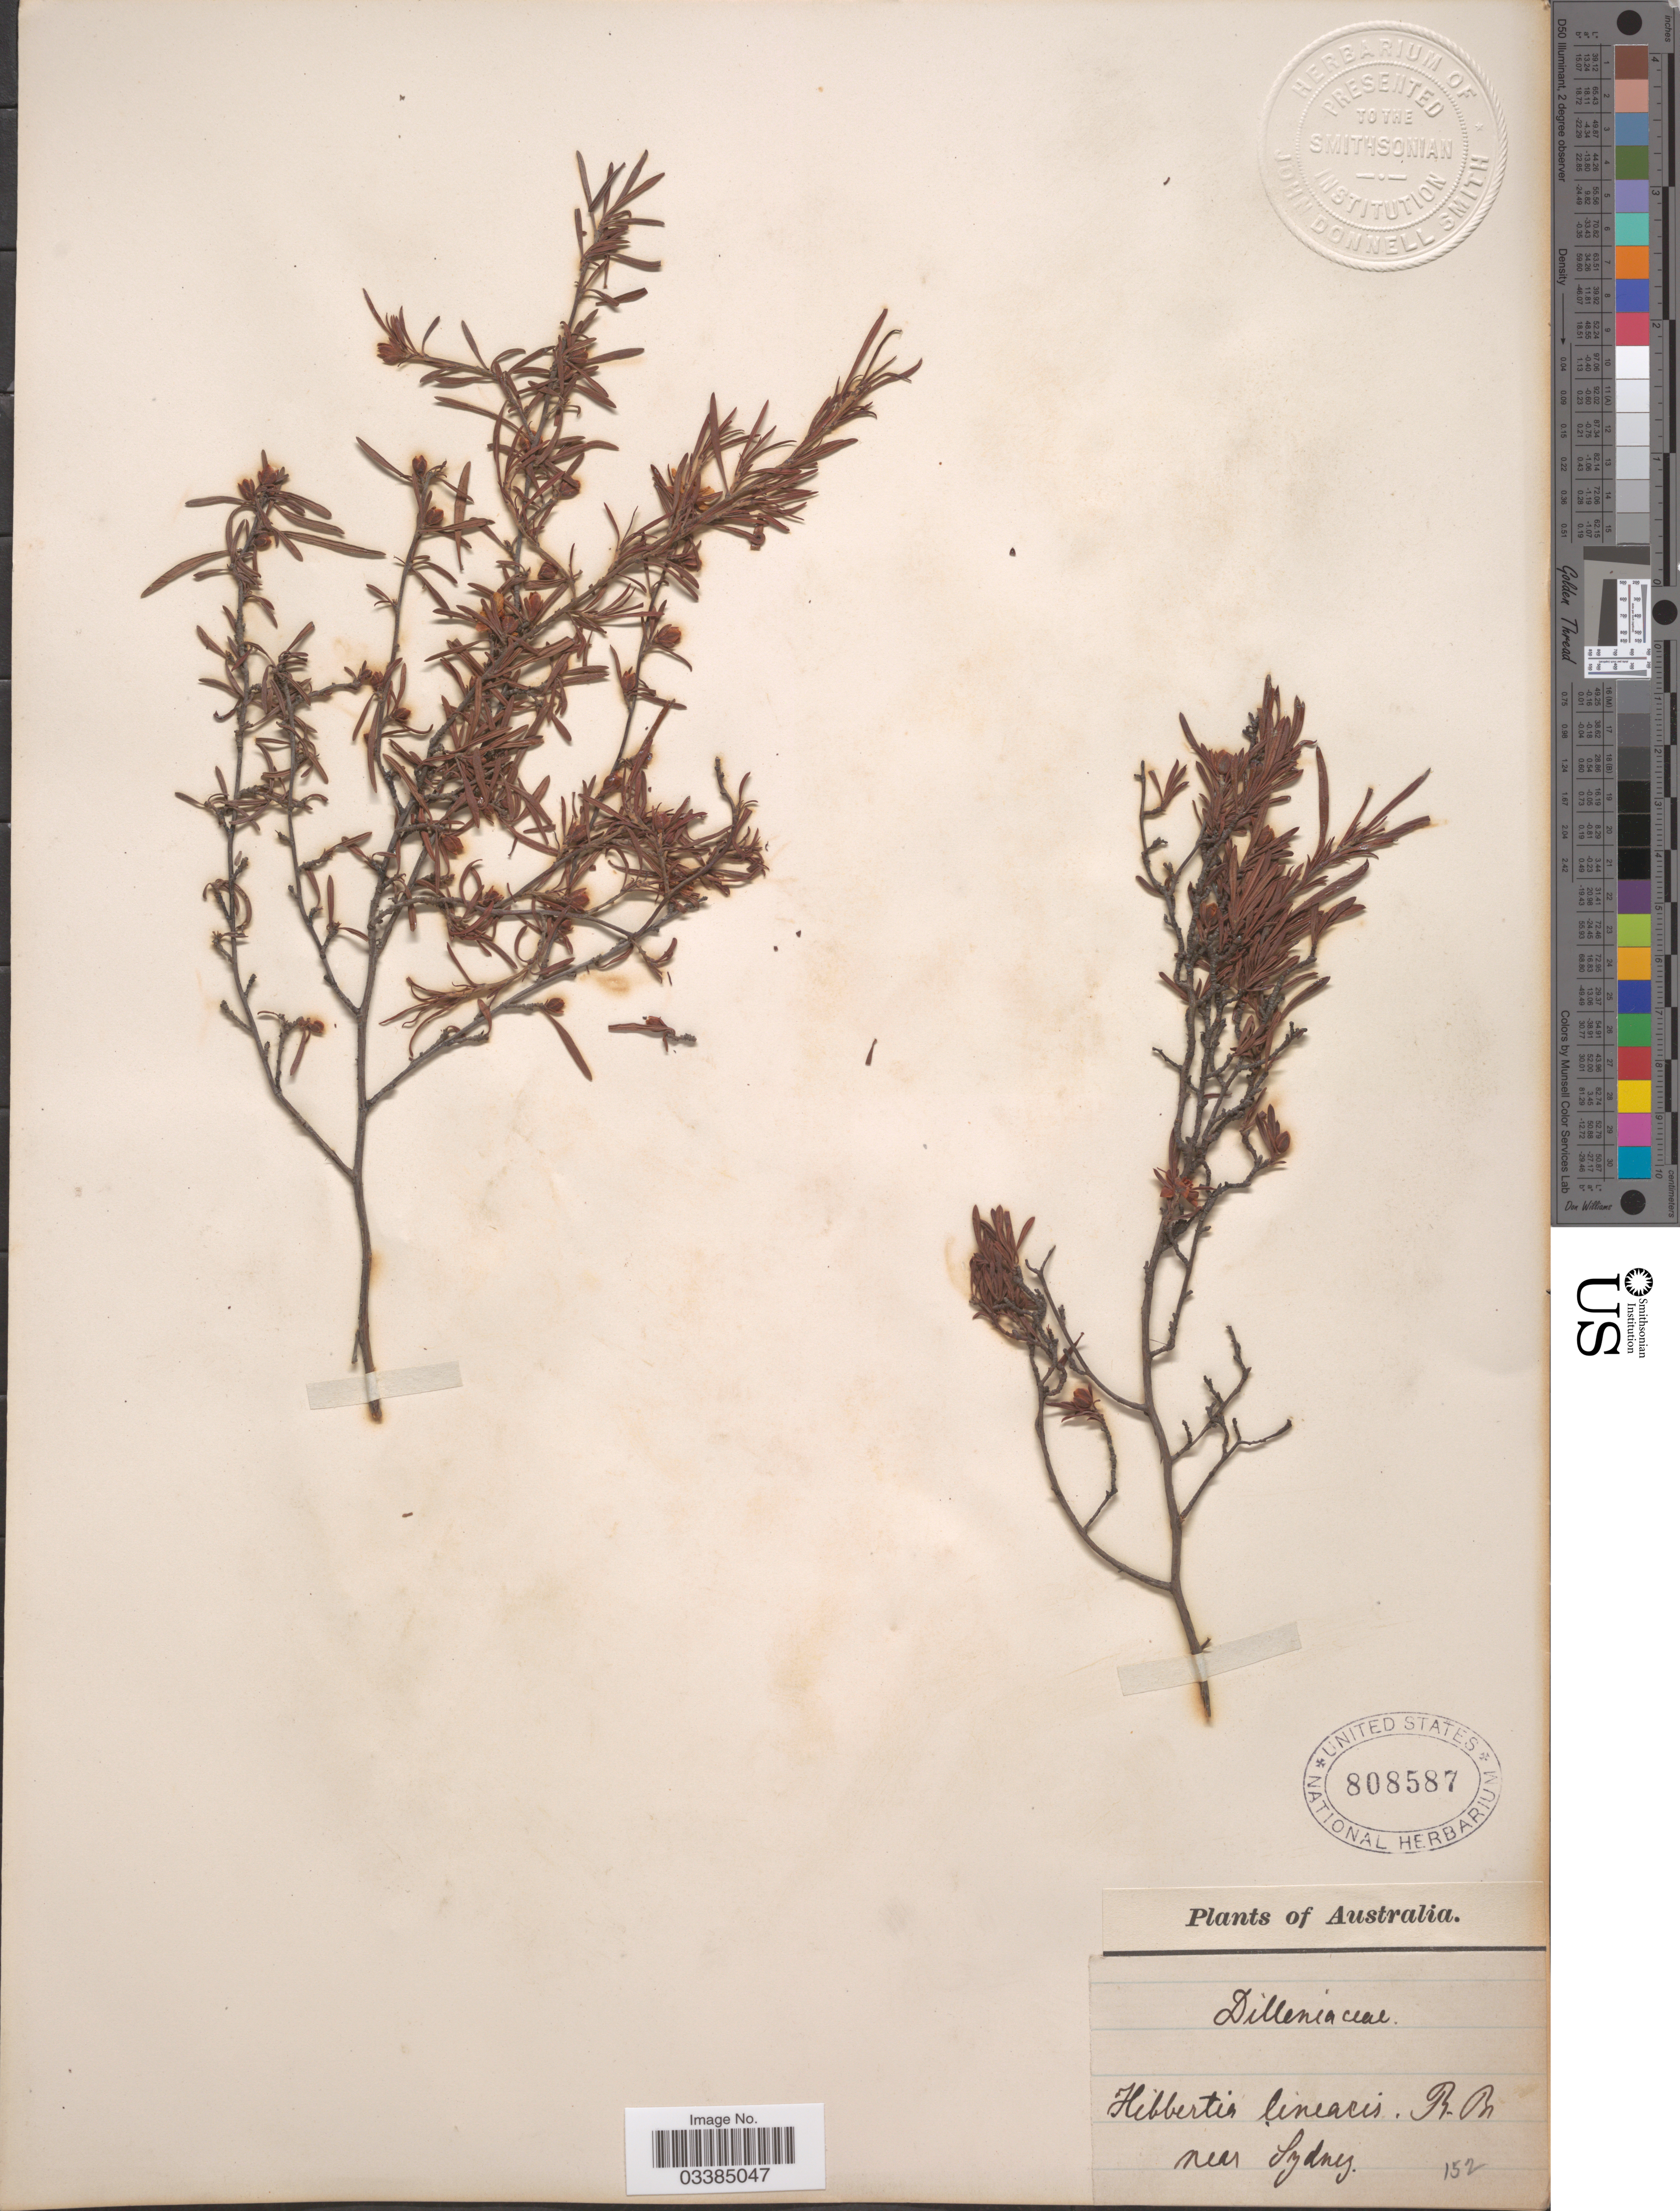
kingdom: Plantae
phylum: Tracheophyta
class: Magnoliopsida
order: Dilleniales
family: Dilleniaceae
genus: Hibbertia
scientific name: Hibbertia linearis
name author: R. Br. ex DC.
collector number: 152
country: Australia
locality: Near Sydney.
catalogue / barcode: US 808587